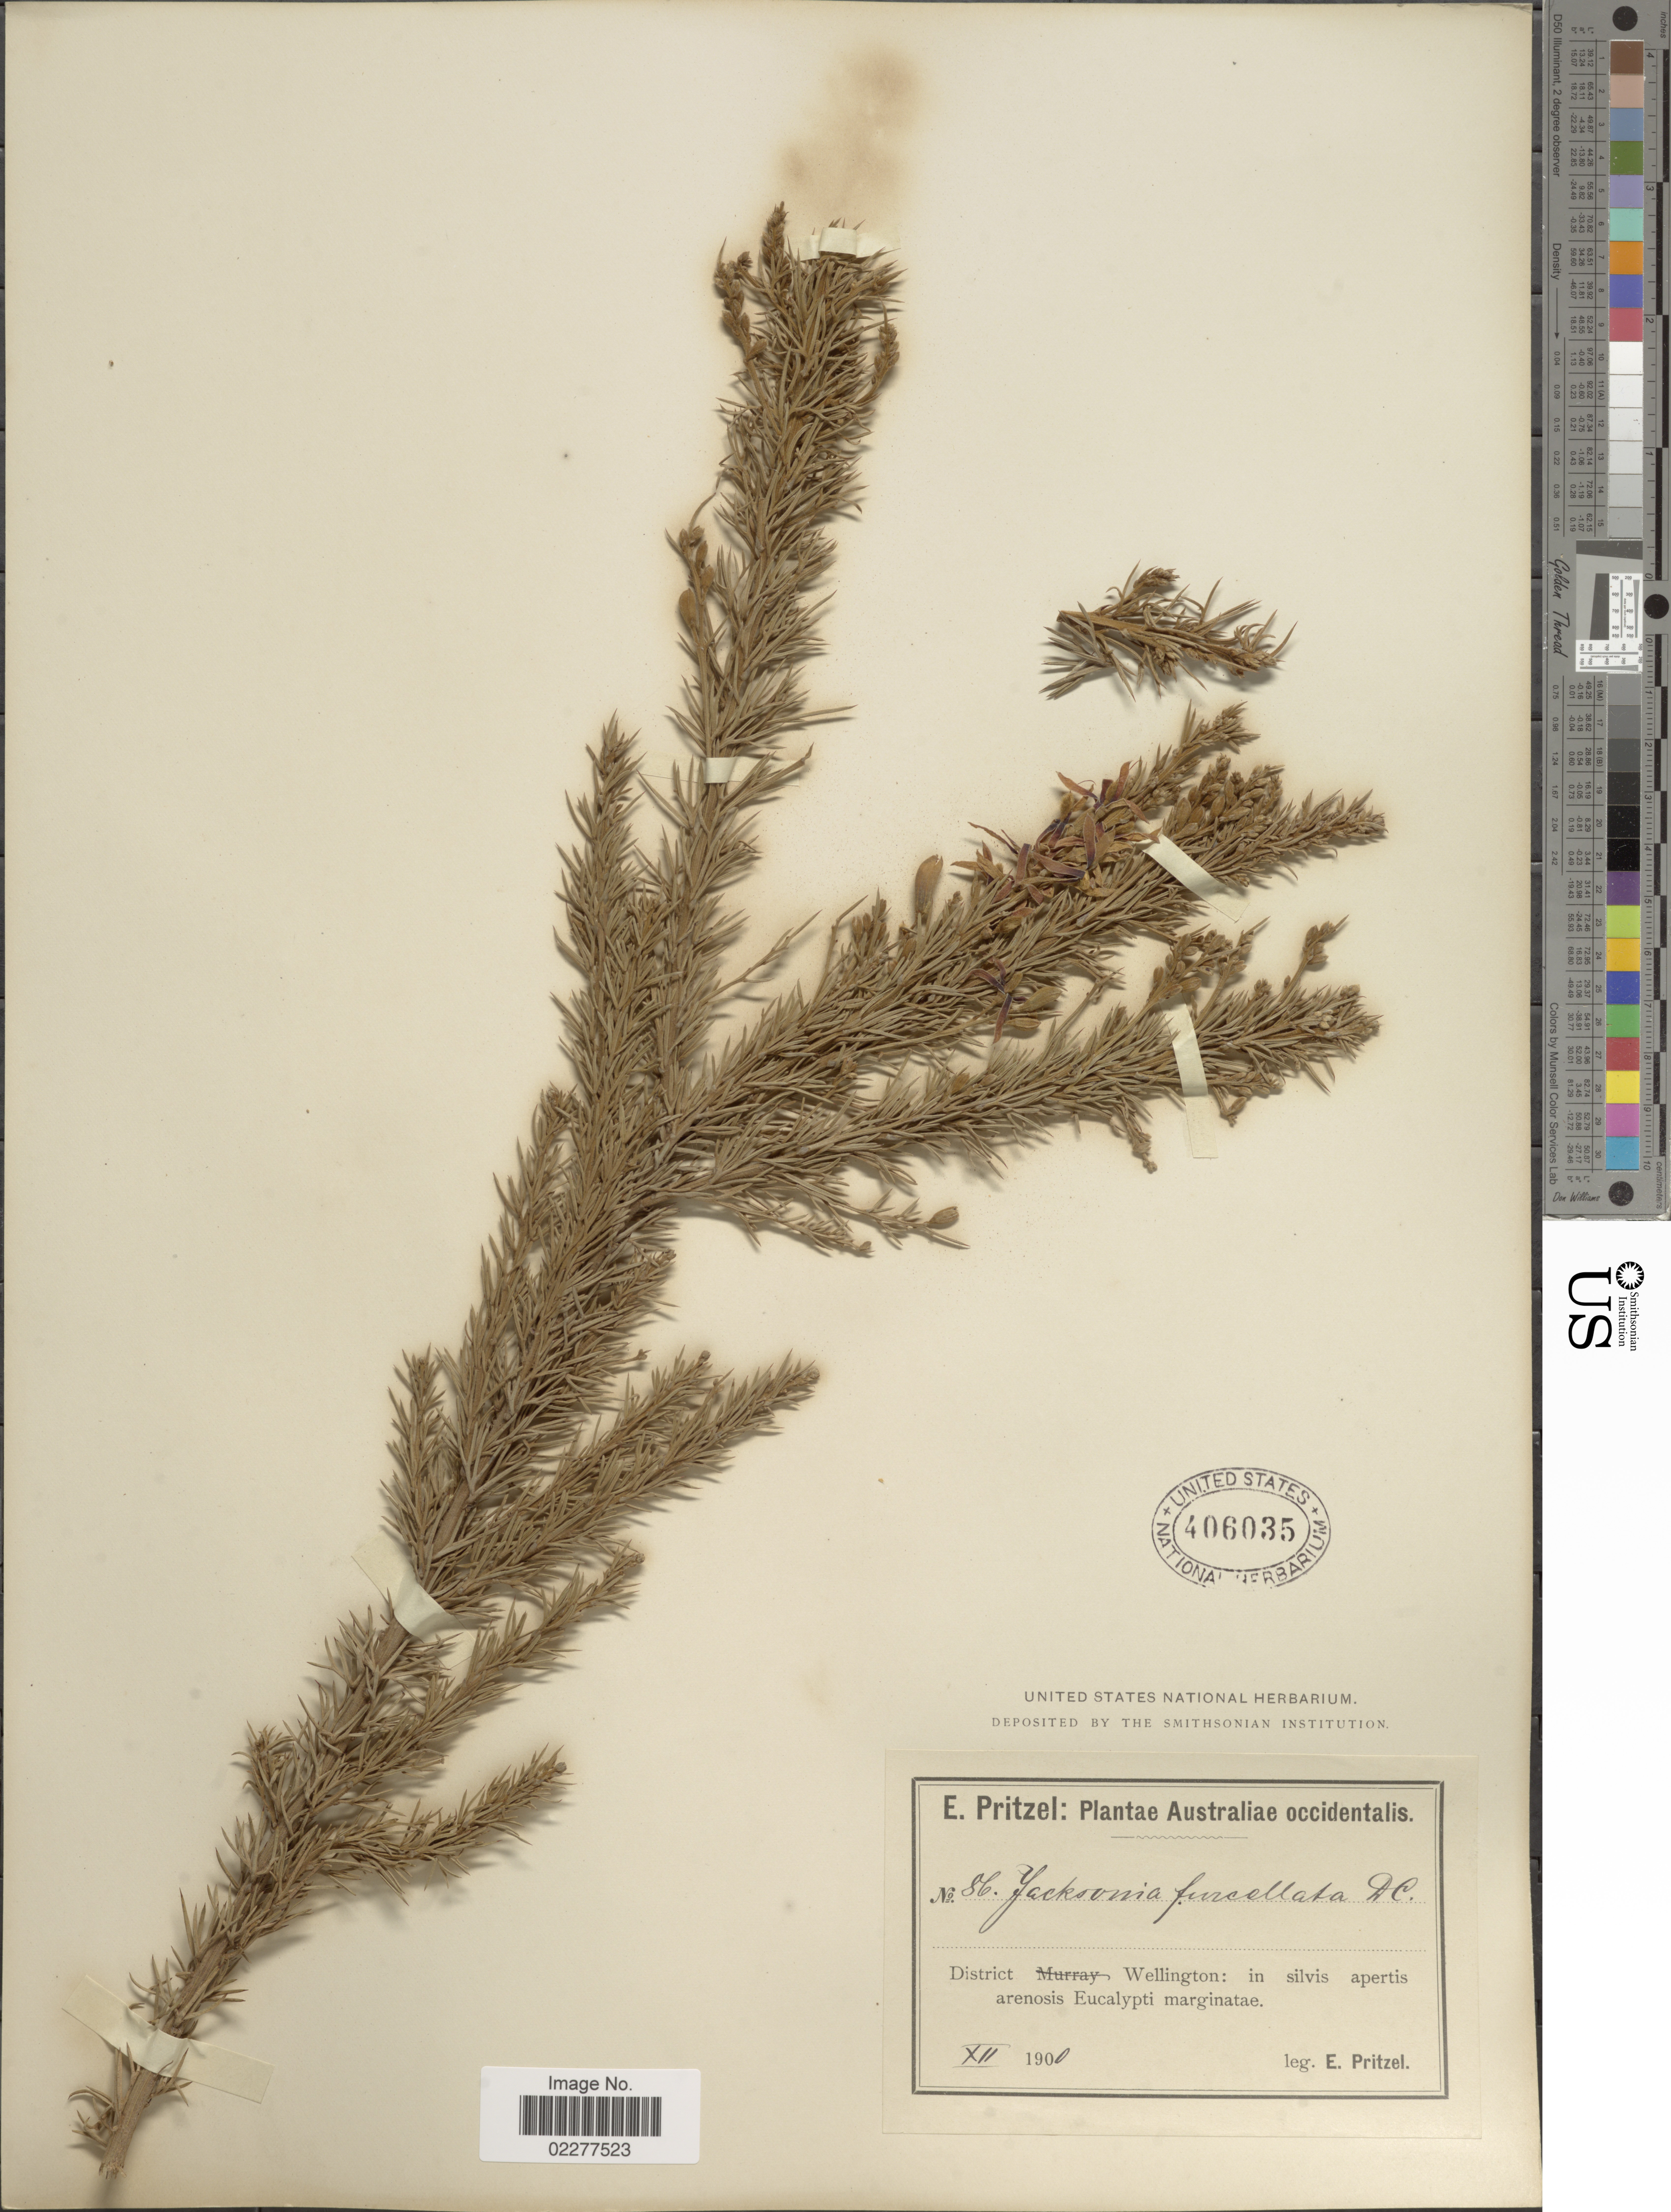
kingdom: Plantae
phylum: Tracheophyta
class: Magnoliopsida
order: Fabales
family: Fabaceae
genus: Jacksonia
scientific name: Jacksonia furcellata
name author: (Bonpl.) DC.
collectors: E. G. Pritzel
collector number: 86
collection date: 1900-12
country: Australia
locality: Australiae occidentalis, District Wellington: in silvis apertis arenosis Eucalypti marginatae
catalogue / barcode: US 406035